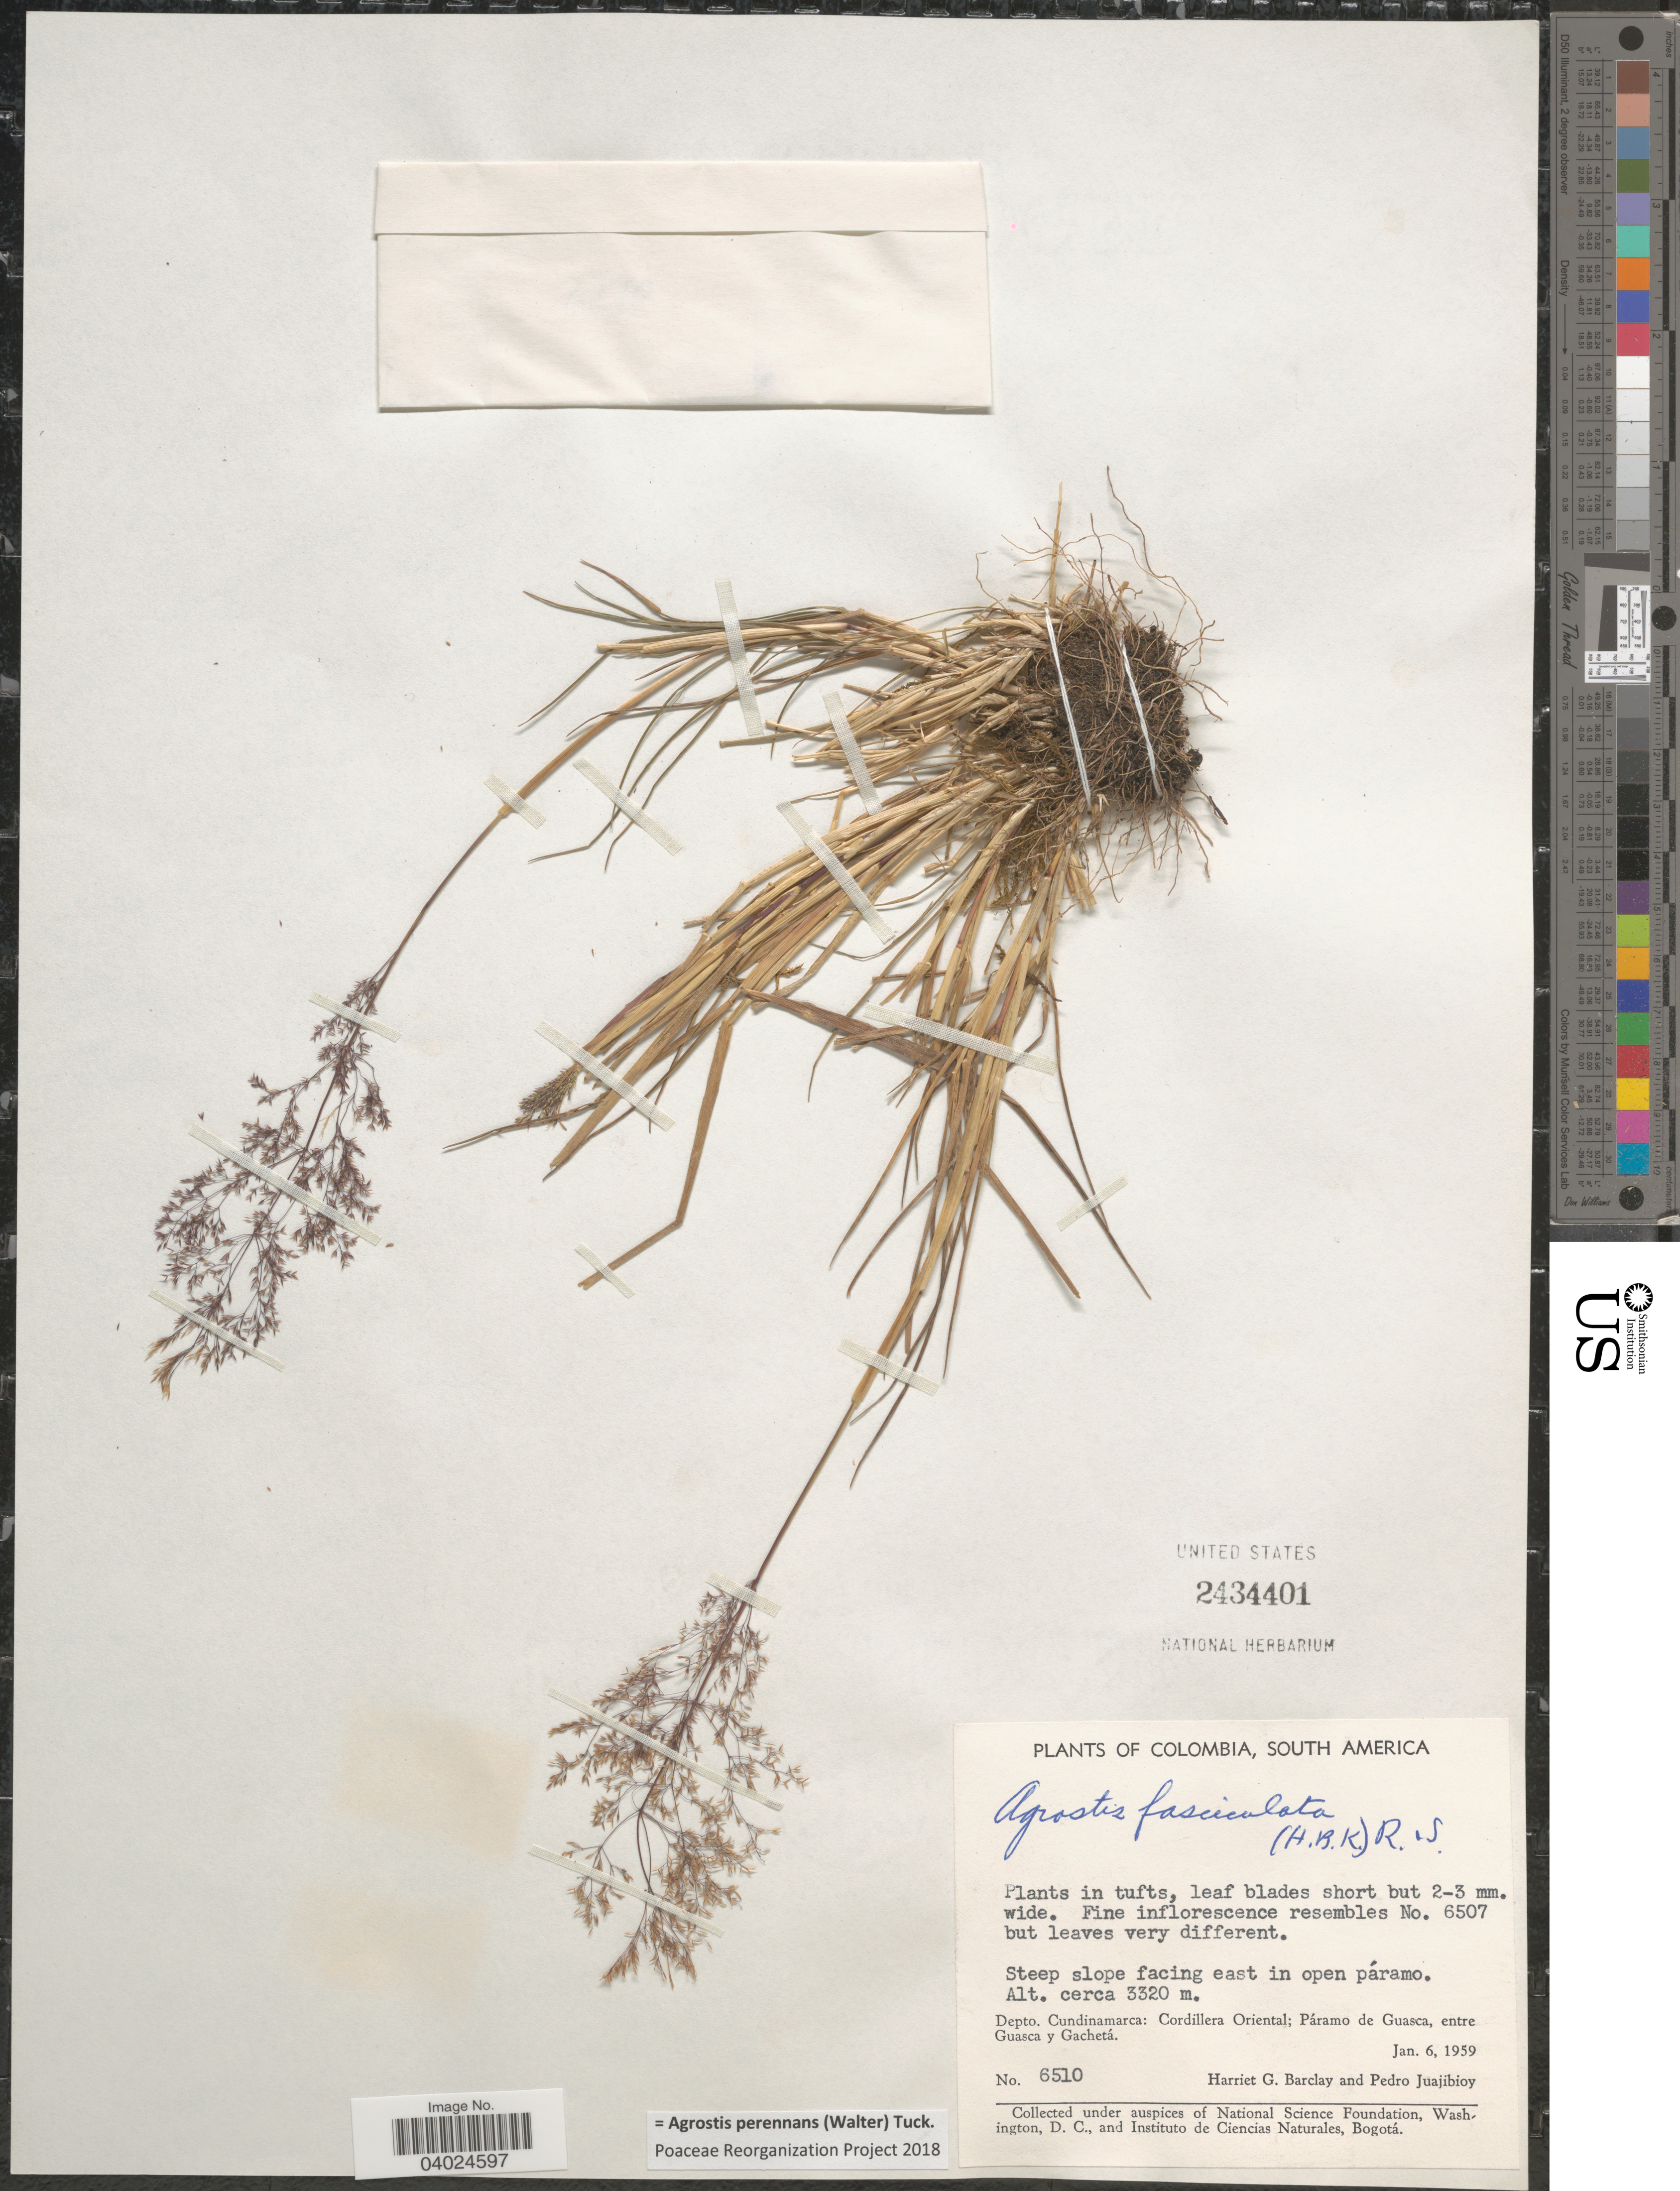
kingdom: Plantae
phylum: Tracheophyta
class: Liliopsida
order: Poales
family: Poaceae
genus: Agrostis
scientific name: Agrostis perennans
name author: (Walter) Tuck.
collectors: H. G. Barclay & P. Juajibioy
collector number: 6510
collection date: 1959-01-06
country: Colombia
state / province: Cundinamarca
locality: Steep slope facing east in open páramo. Depto. Cundinamarca: Cordillera Oriental; Páramo de Guasca, entre Guasca y Gachetá.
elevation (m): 3320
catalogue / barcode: US 2434401